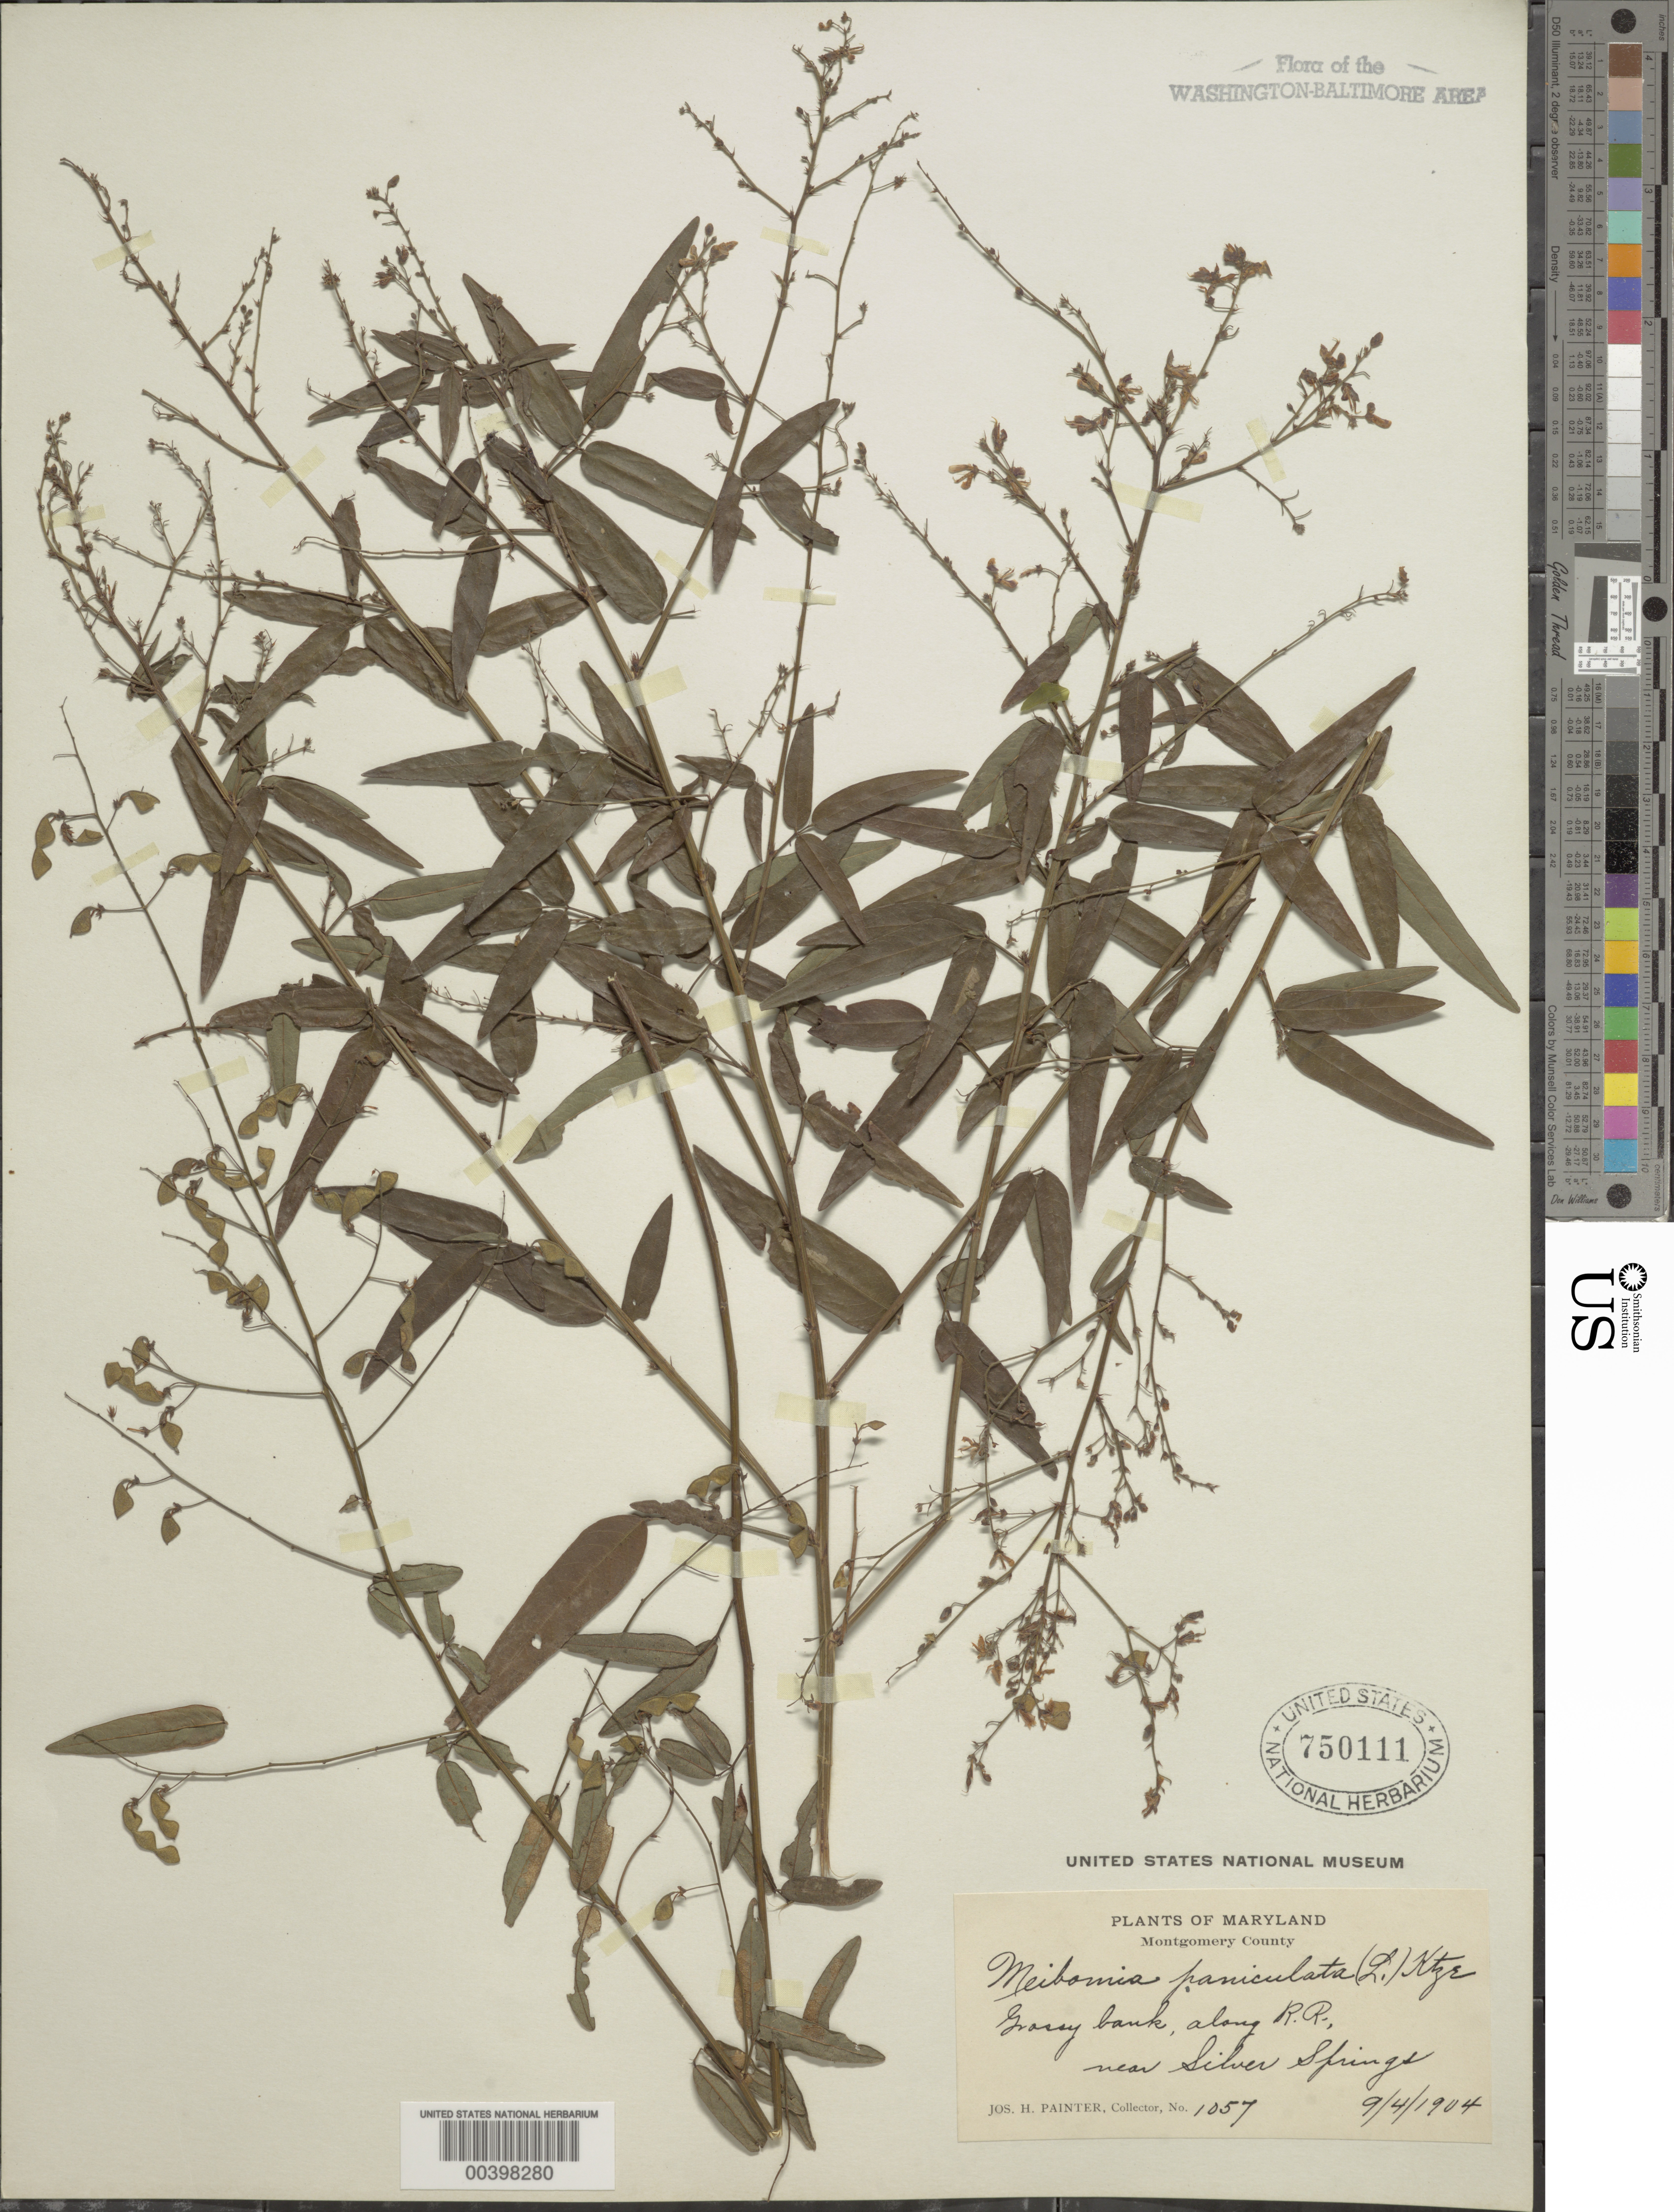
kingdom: Plantae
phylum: Tracheophyta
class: Magnoliopsida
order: Fabales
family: Fabaceae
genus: Desmodium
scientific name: Desmodium paniculatum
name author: (L.) DC.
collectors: J. H. Painter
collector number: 1057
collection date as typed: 04 Sep 1904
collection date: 1904-09-04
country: United States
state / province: Maryland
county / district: Montgomery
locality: Railroad near Silver Spring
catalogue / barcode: US 750111